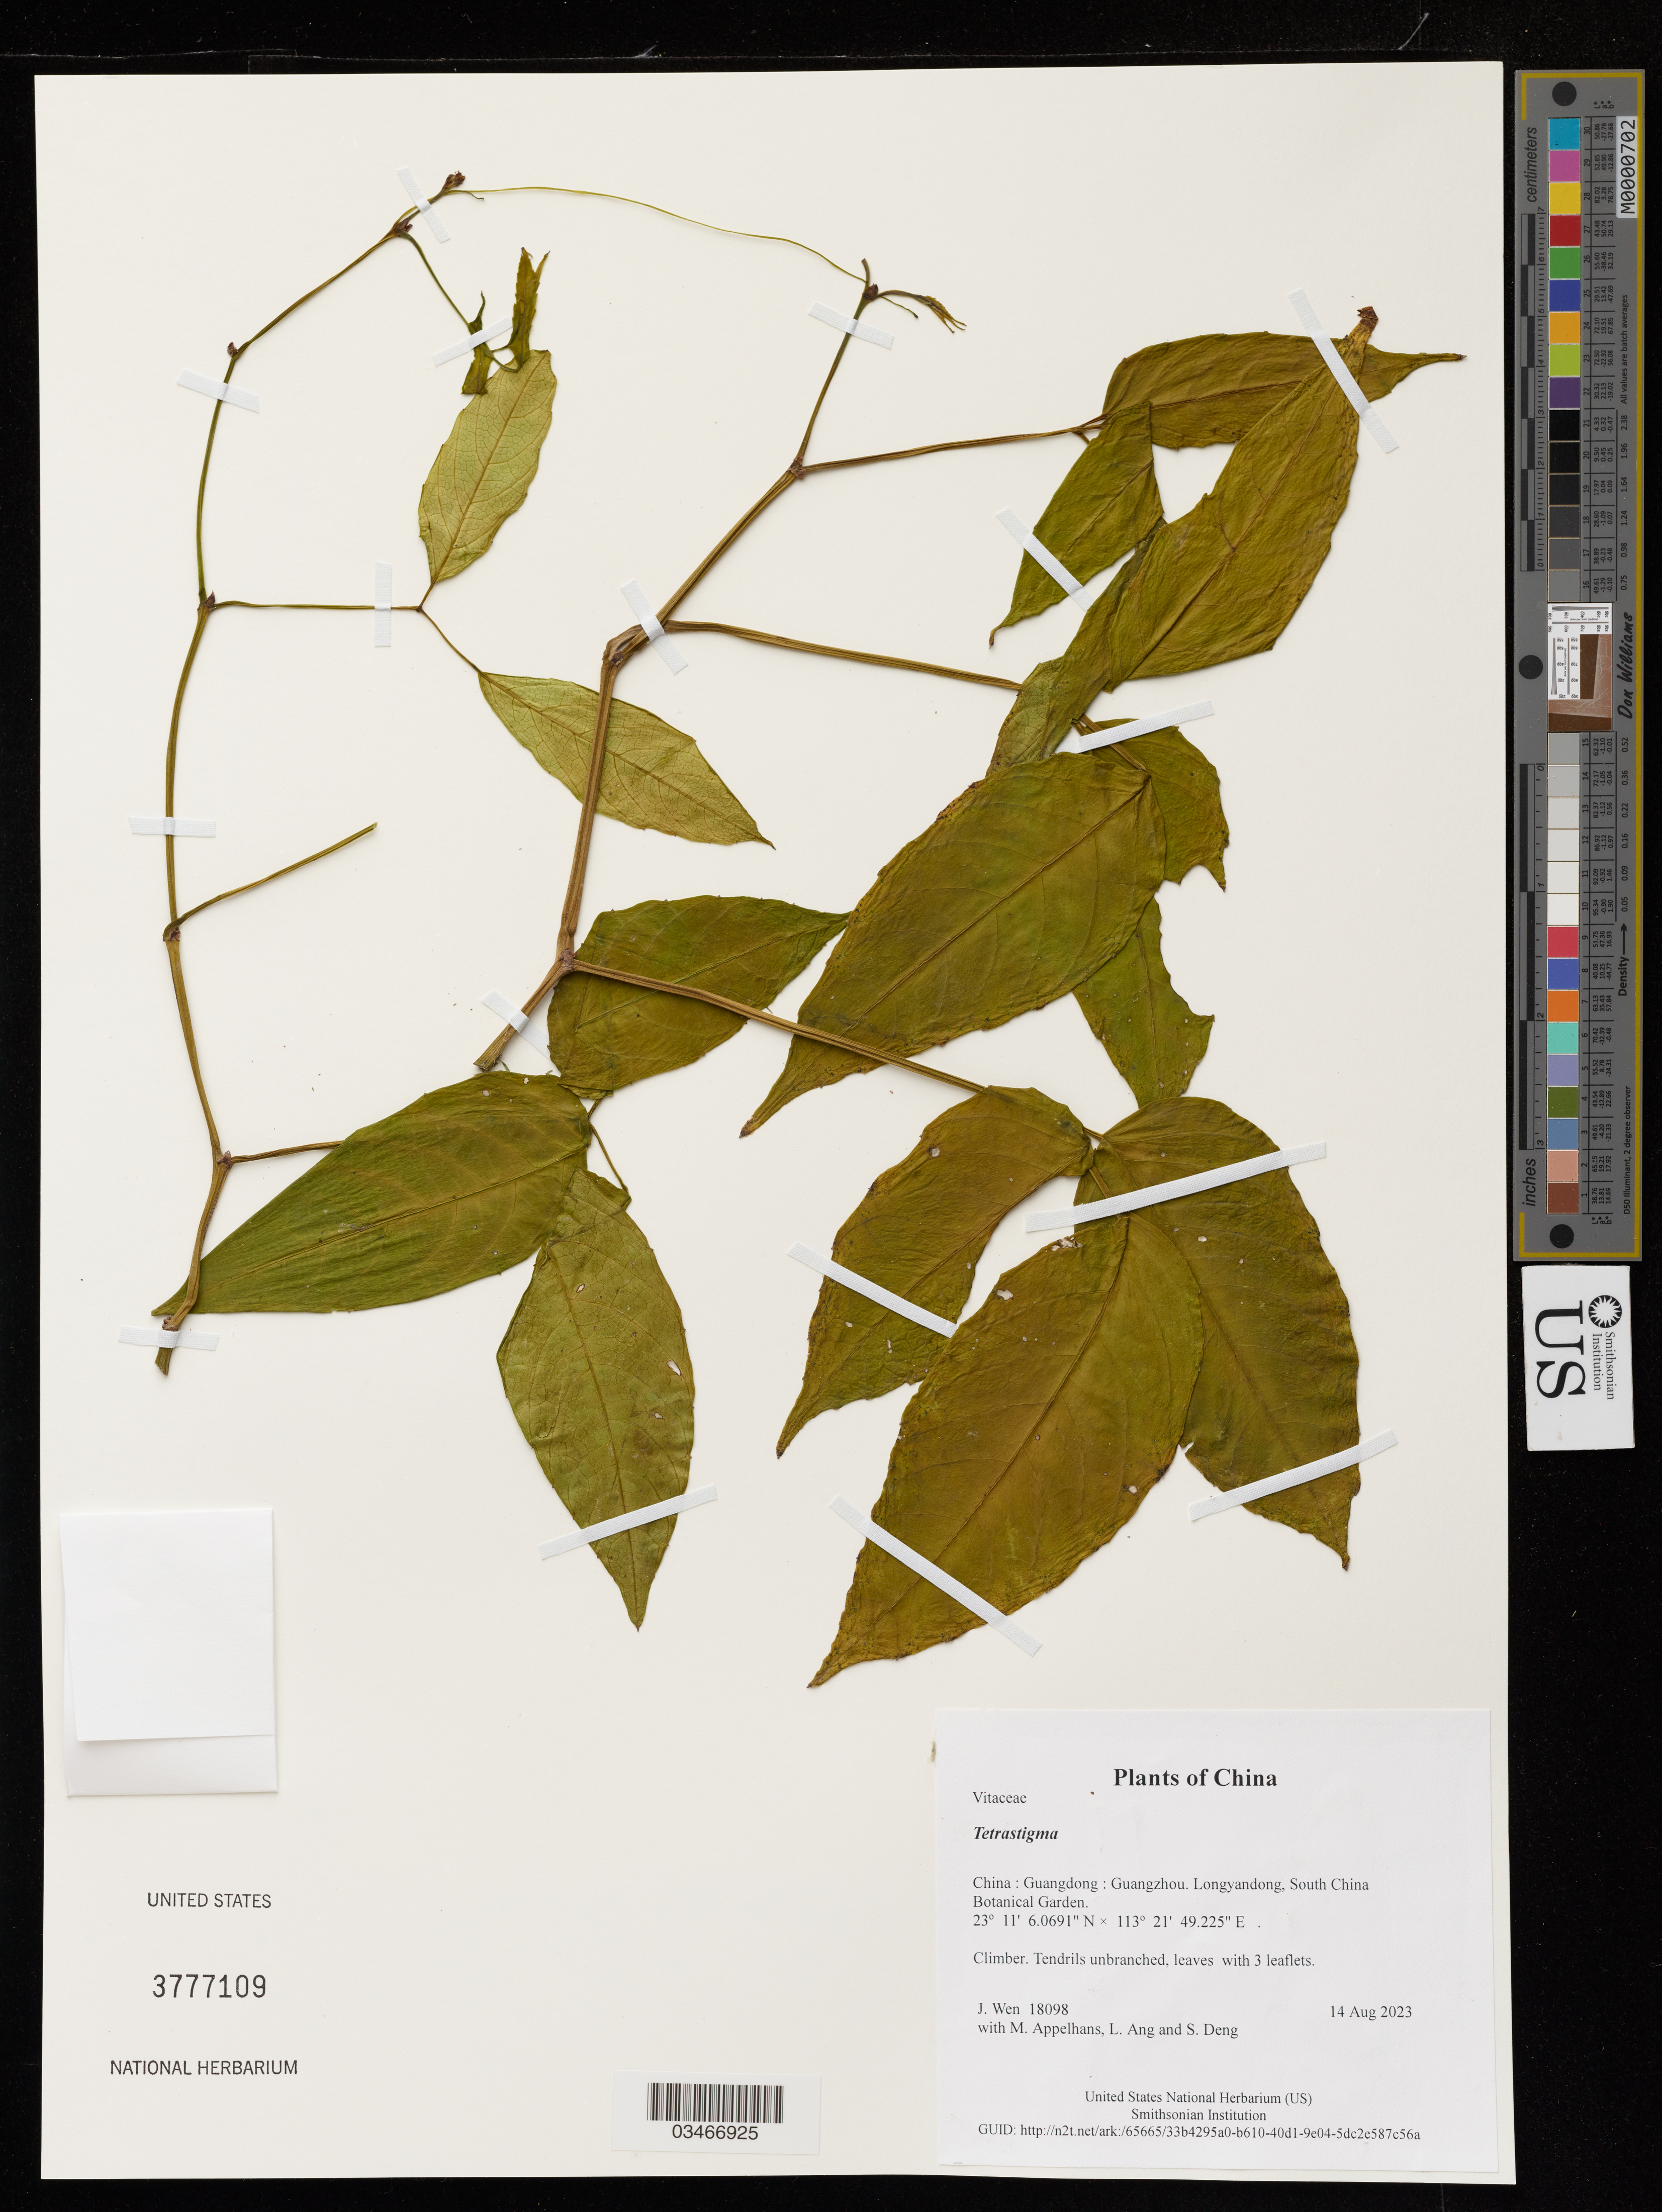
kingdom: Plantae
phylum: Tracheophyta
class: Magnoliopsida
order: Vitales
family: Vitaceae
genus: Tetrastigma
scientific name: Tetrastigma sp.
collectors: J. Wen, M. Appelhans, L. Ang & S. Deng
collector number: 18098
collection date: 2023-08-14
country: China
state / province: Guangdong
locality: Guangzhou. Longyandong, South China Botanical Garden.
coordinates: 23.18501919 N, 113.3636735 E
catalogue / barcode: US 3777109